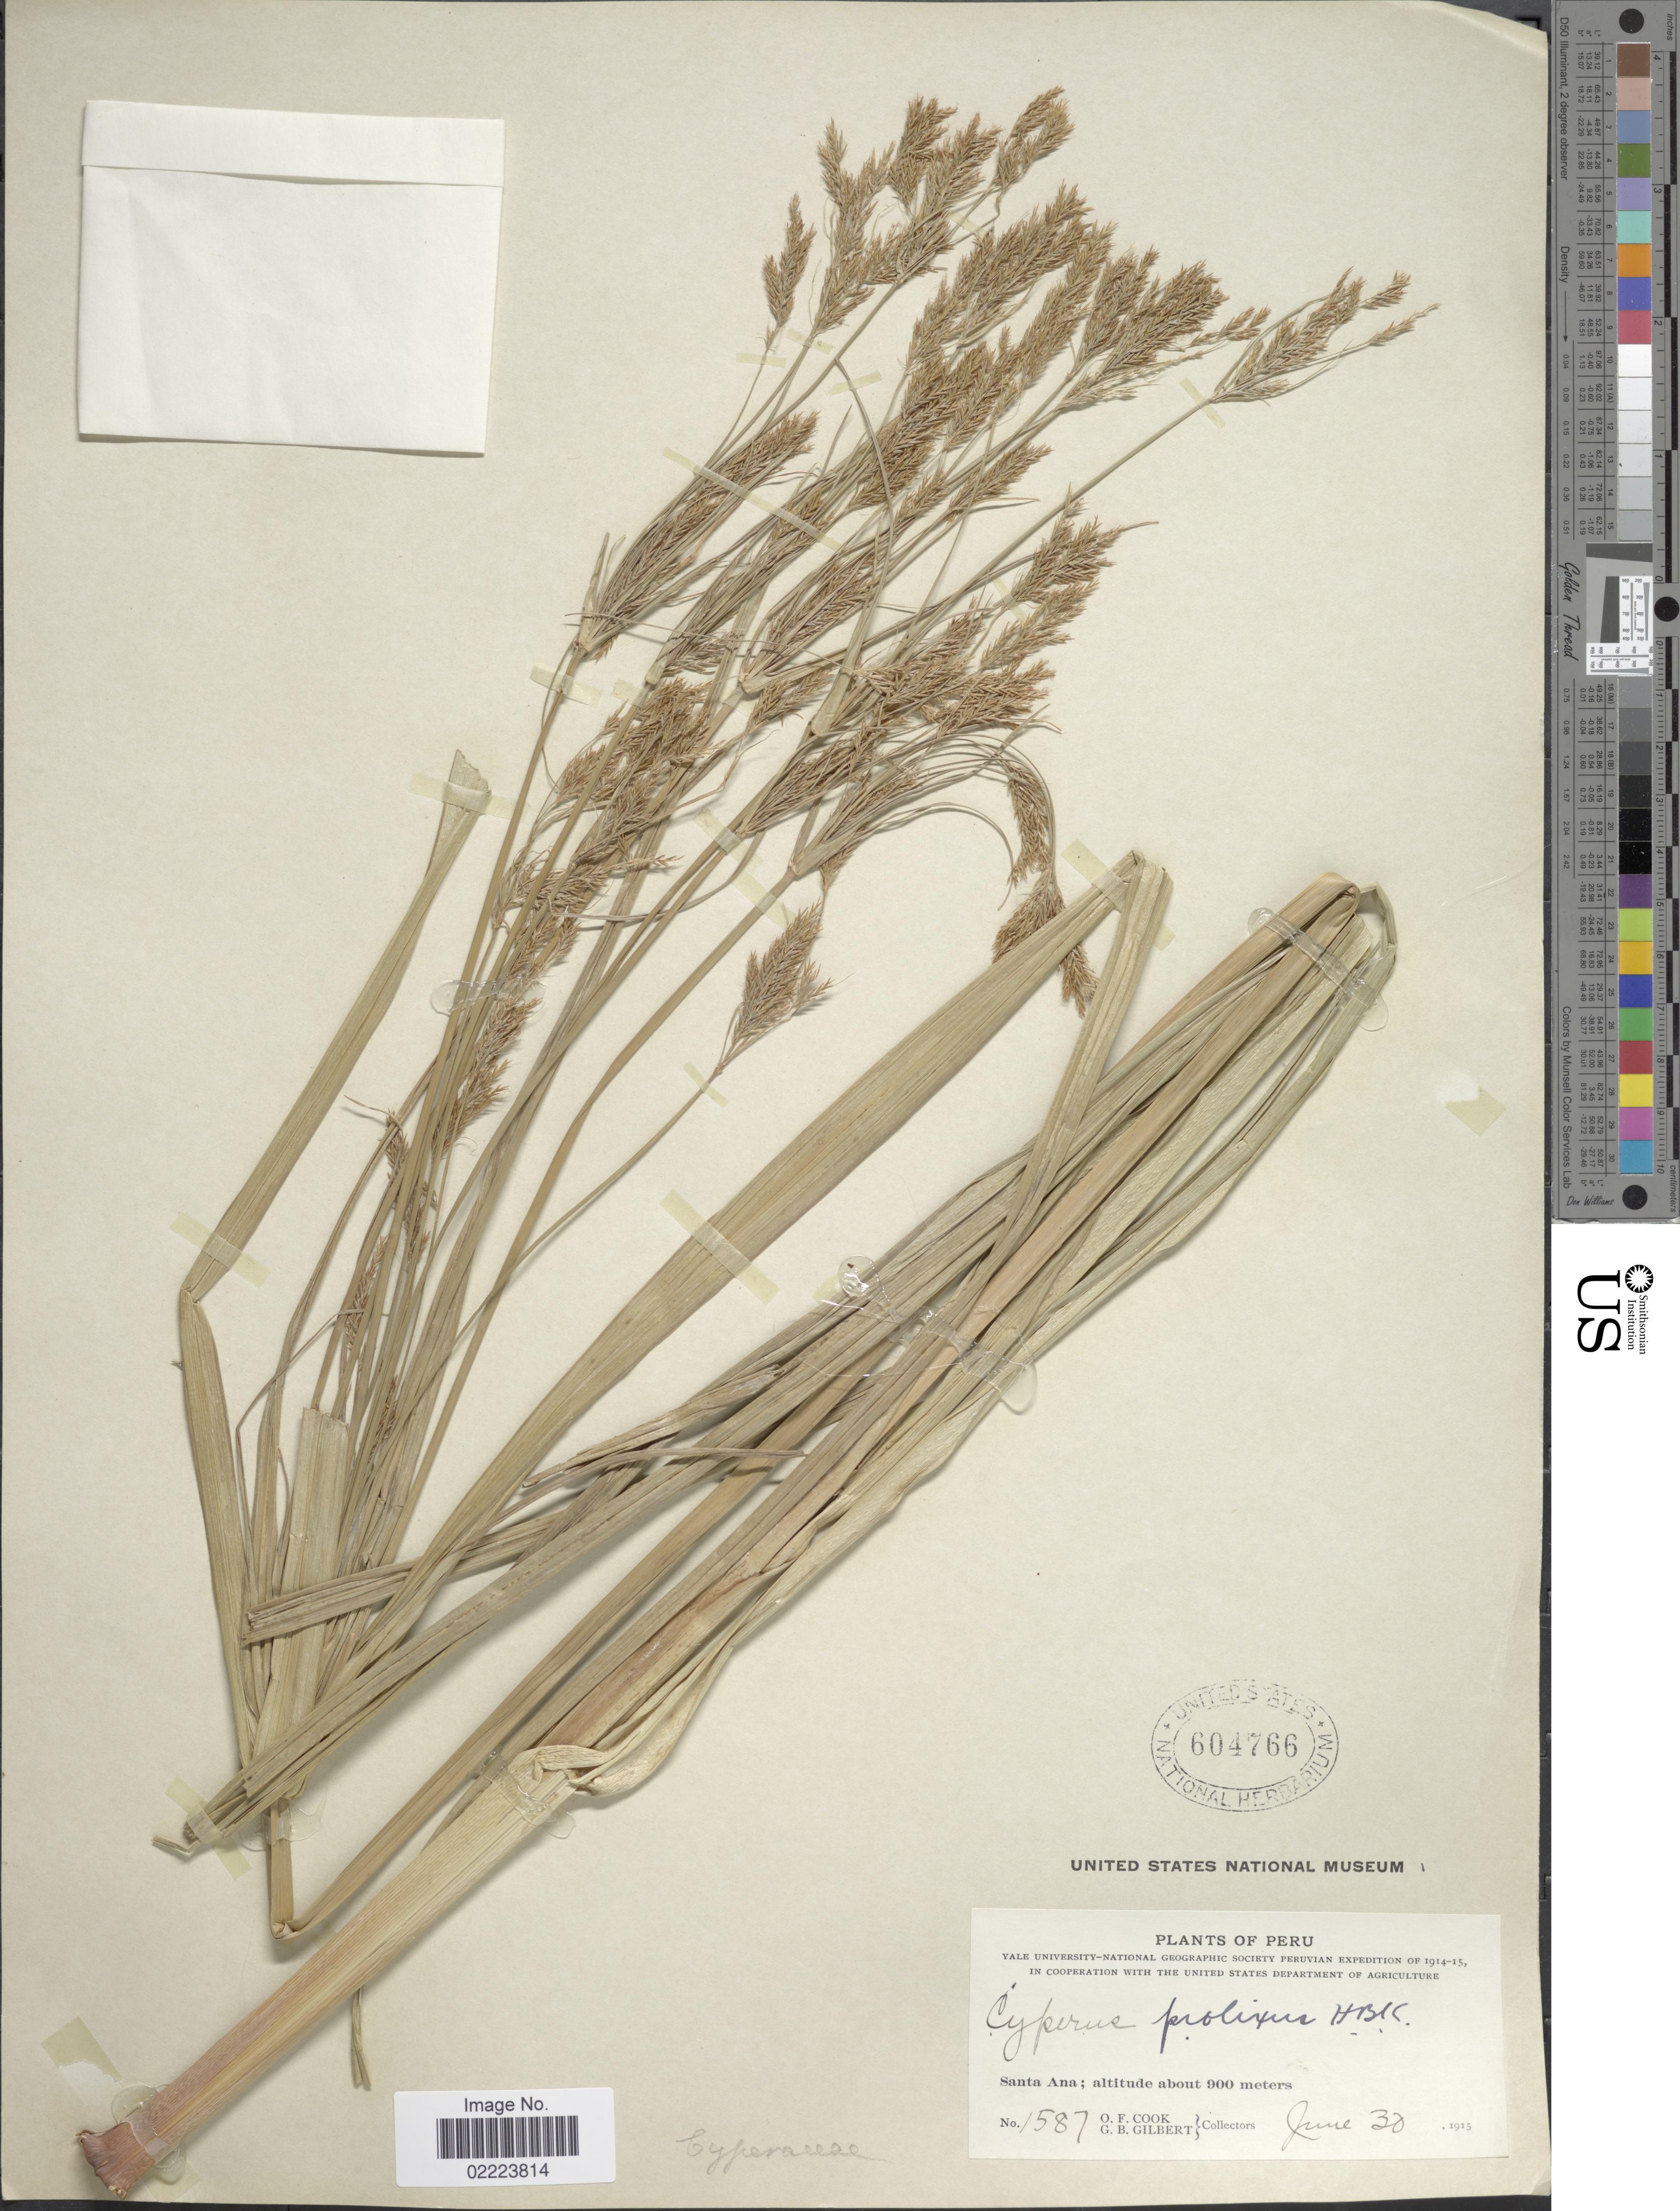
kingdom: Plantae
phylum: Tracheophyta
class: Liliopsida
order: Poales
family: Cyperaceae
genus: Cyperus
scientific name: Cyperus prolixus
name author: Kunth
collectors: O. F. Cook & G. B. Gilbert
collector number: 1587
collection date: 1915-06-30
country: Peru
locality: Santa Ana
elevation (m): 900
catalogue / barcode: US 604766